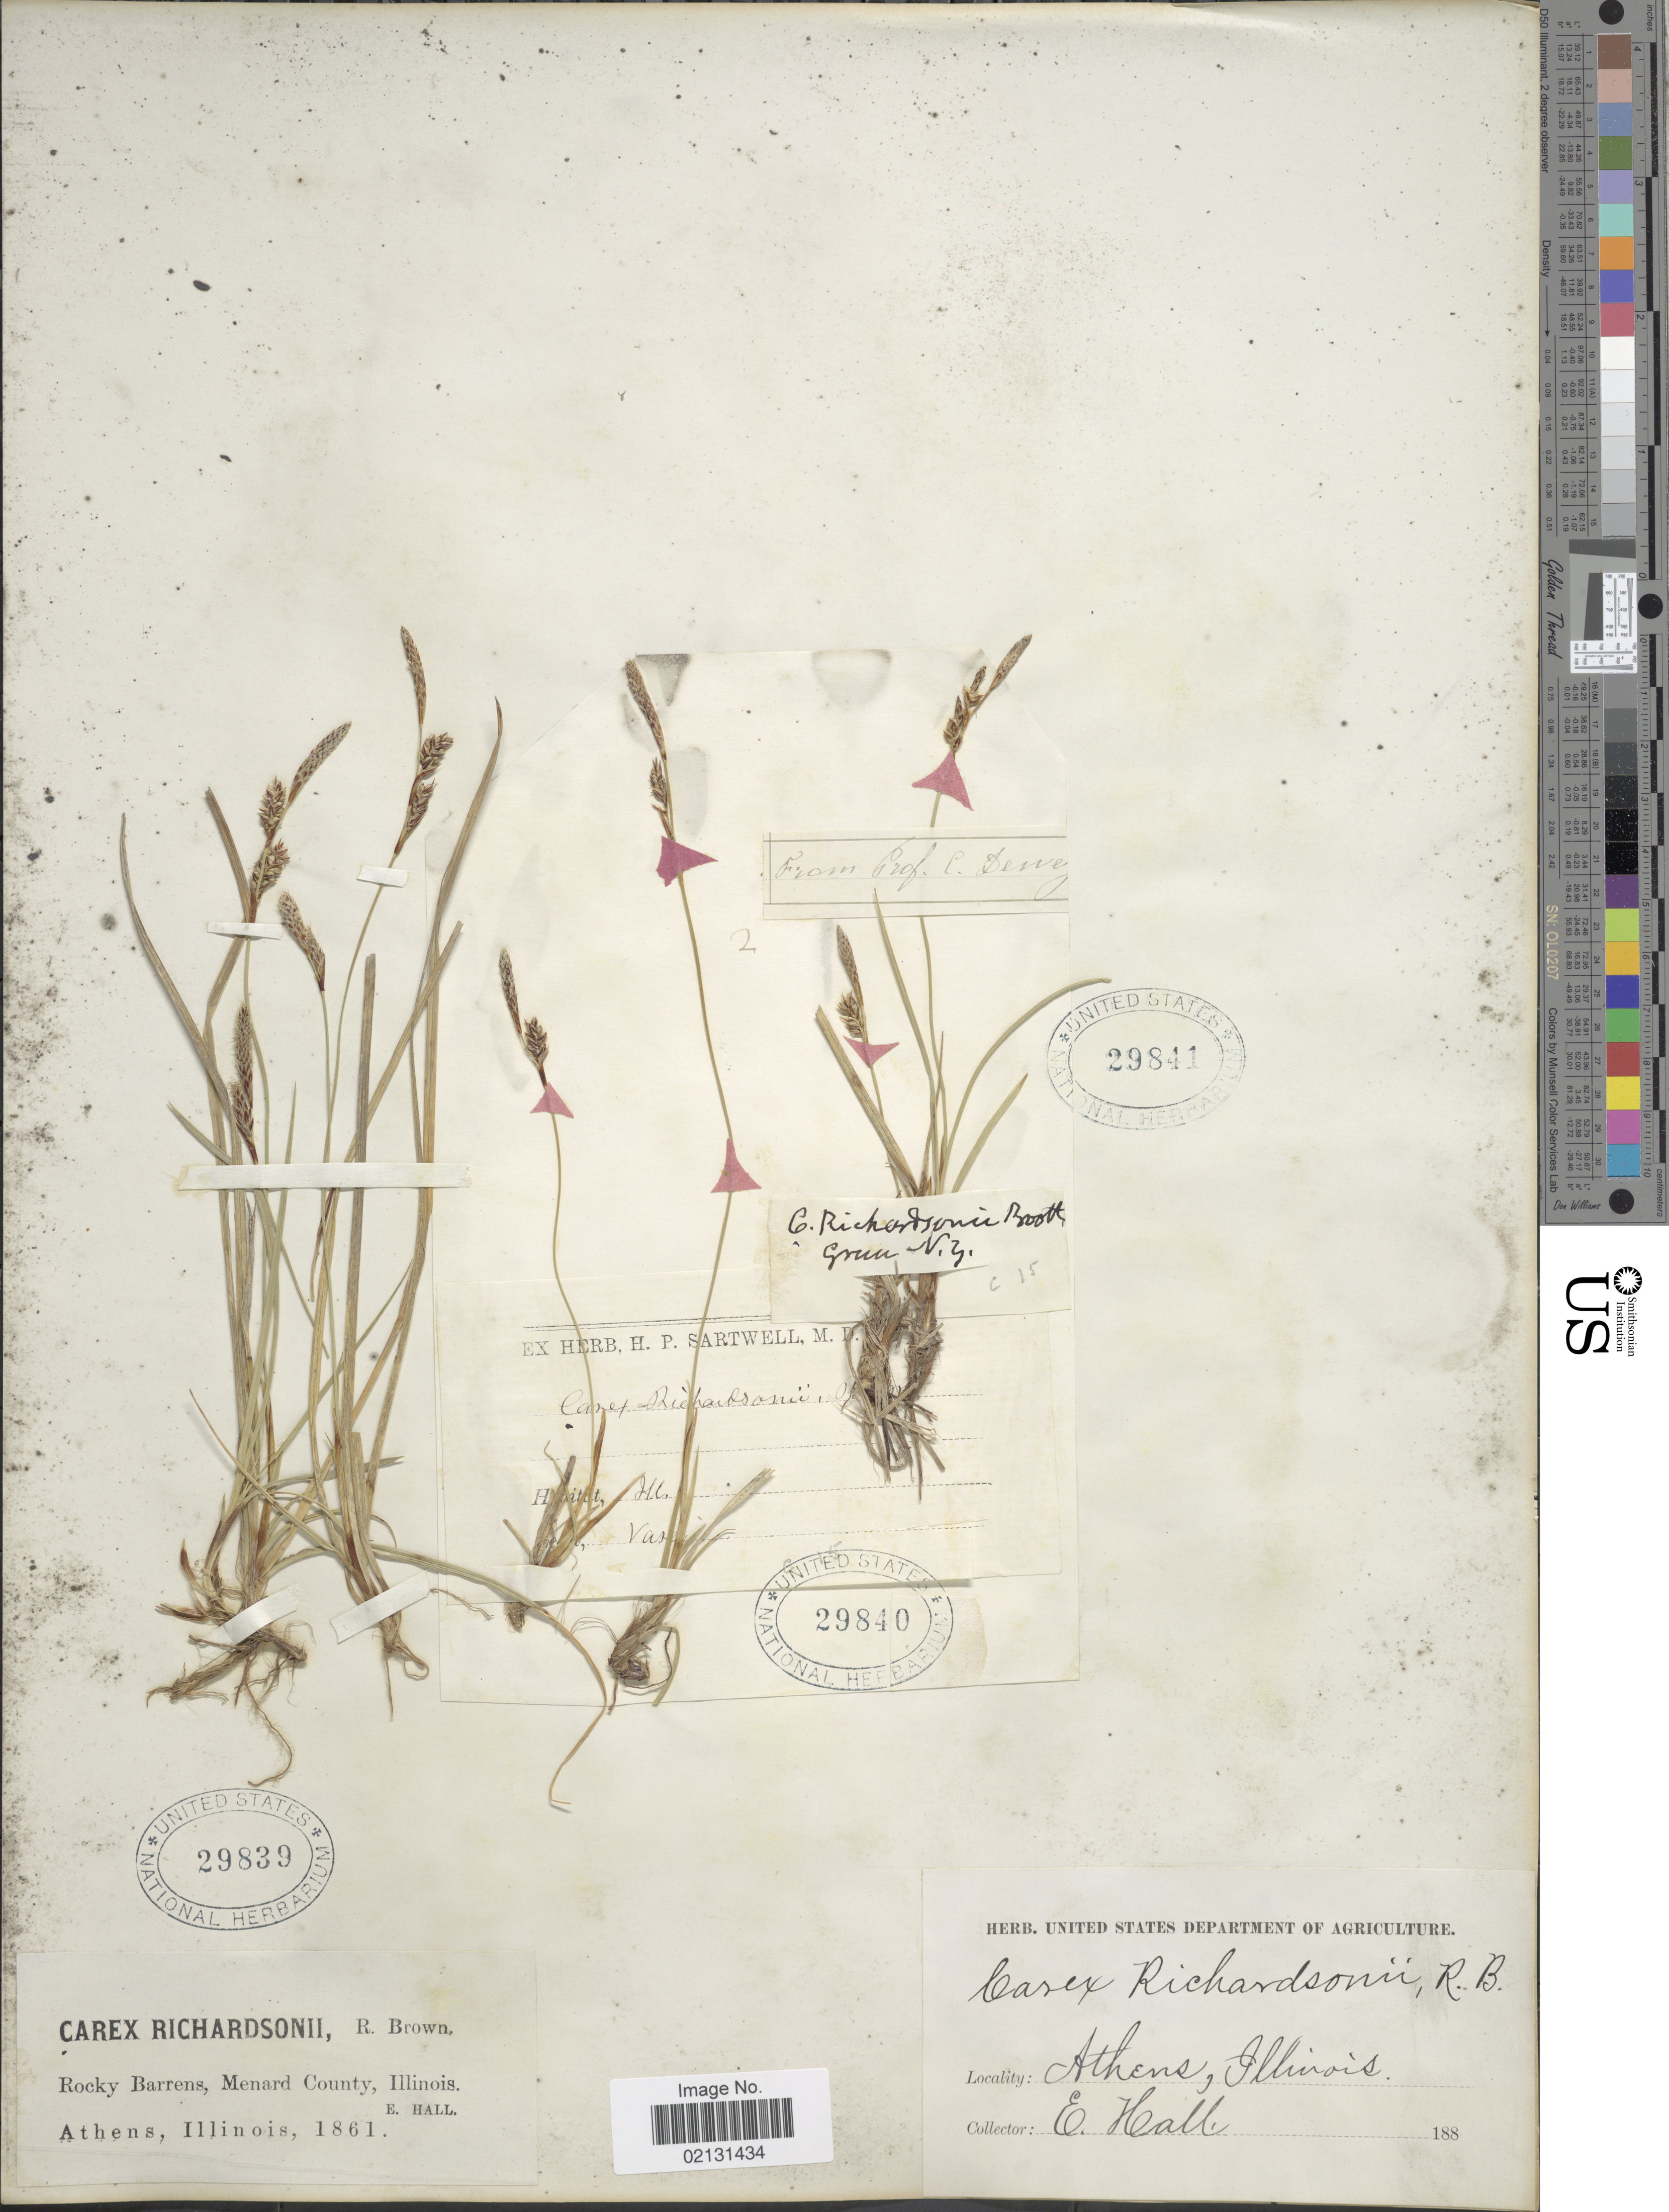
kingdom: Plantae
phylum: Tracheophyta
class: Liliopsida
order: Poales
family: Cyperaceae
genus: Carex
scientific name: Carex richardsonii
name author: R. Br.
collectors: E. Hall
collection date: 1861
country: United States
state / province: Illinois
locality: Rocky barrens, Menard County, Athens.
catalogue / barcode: US 29839